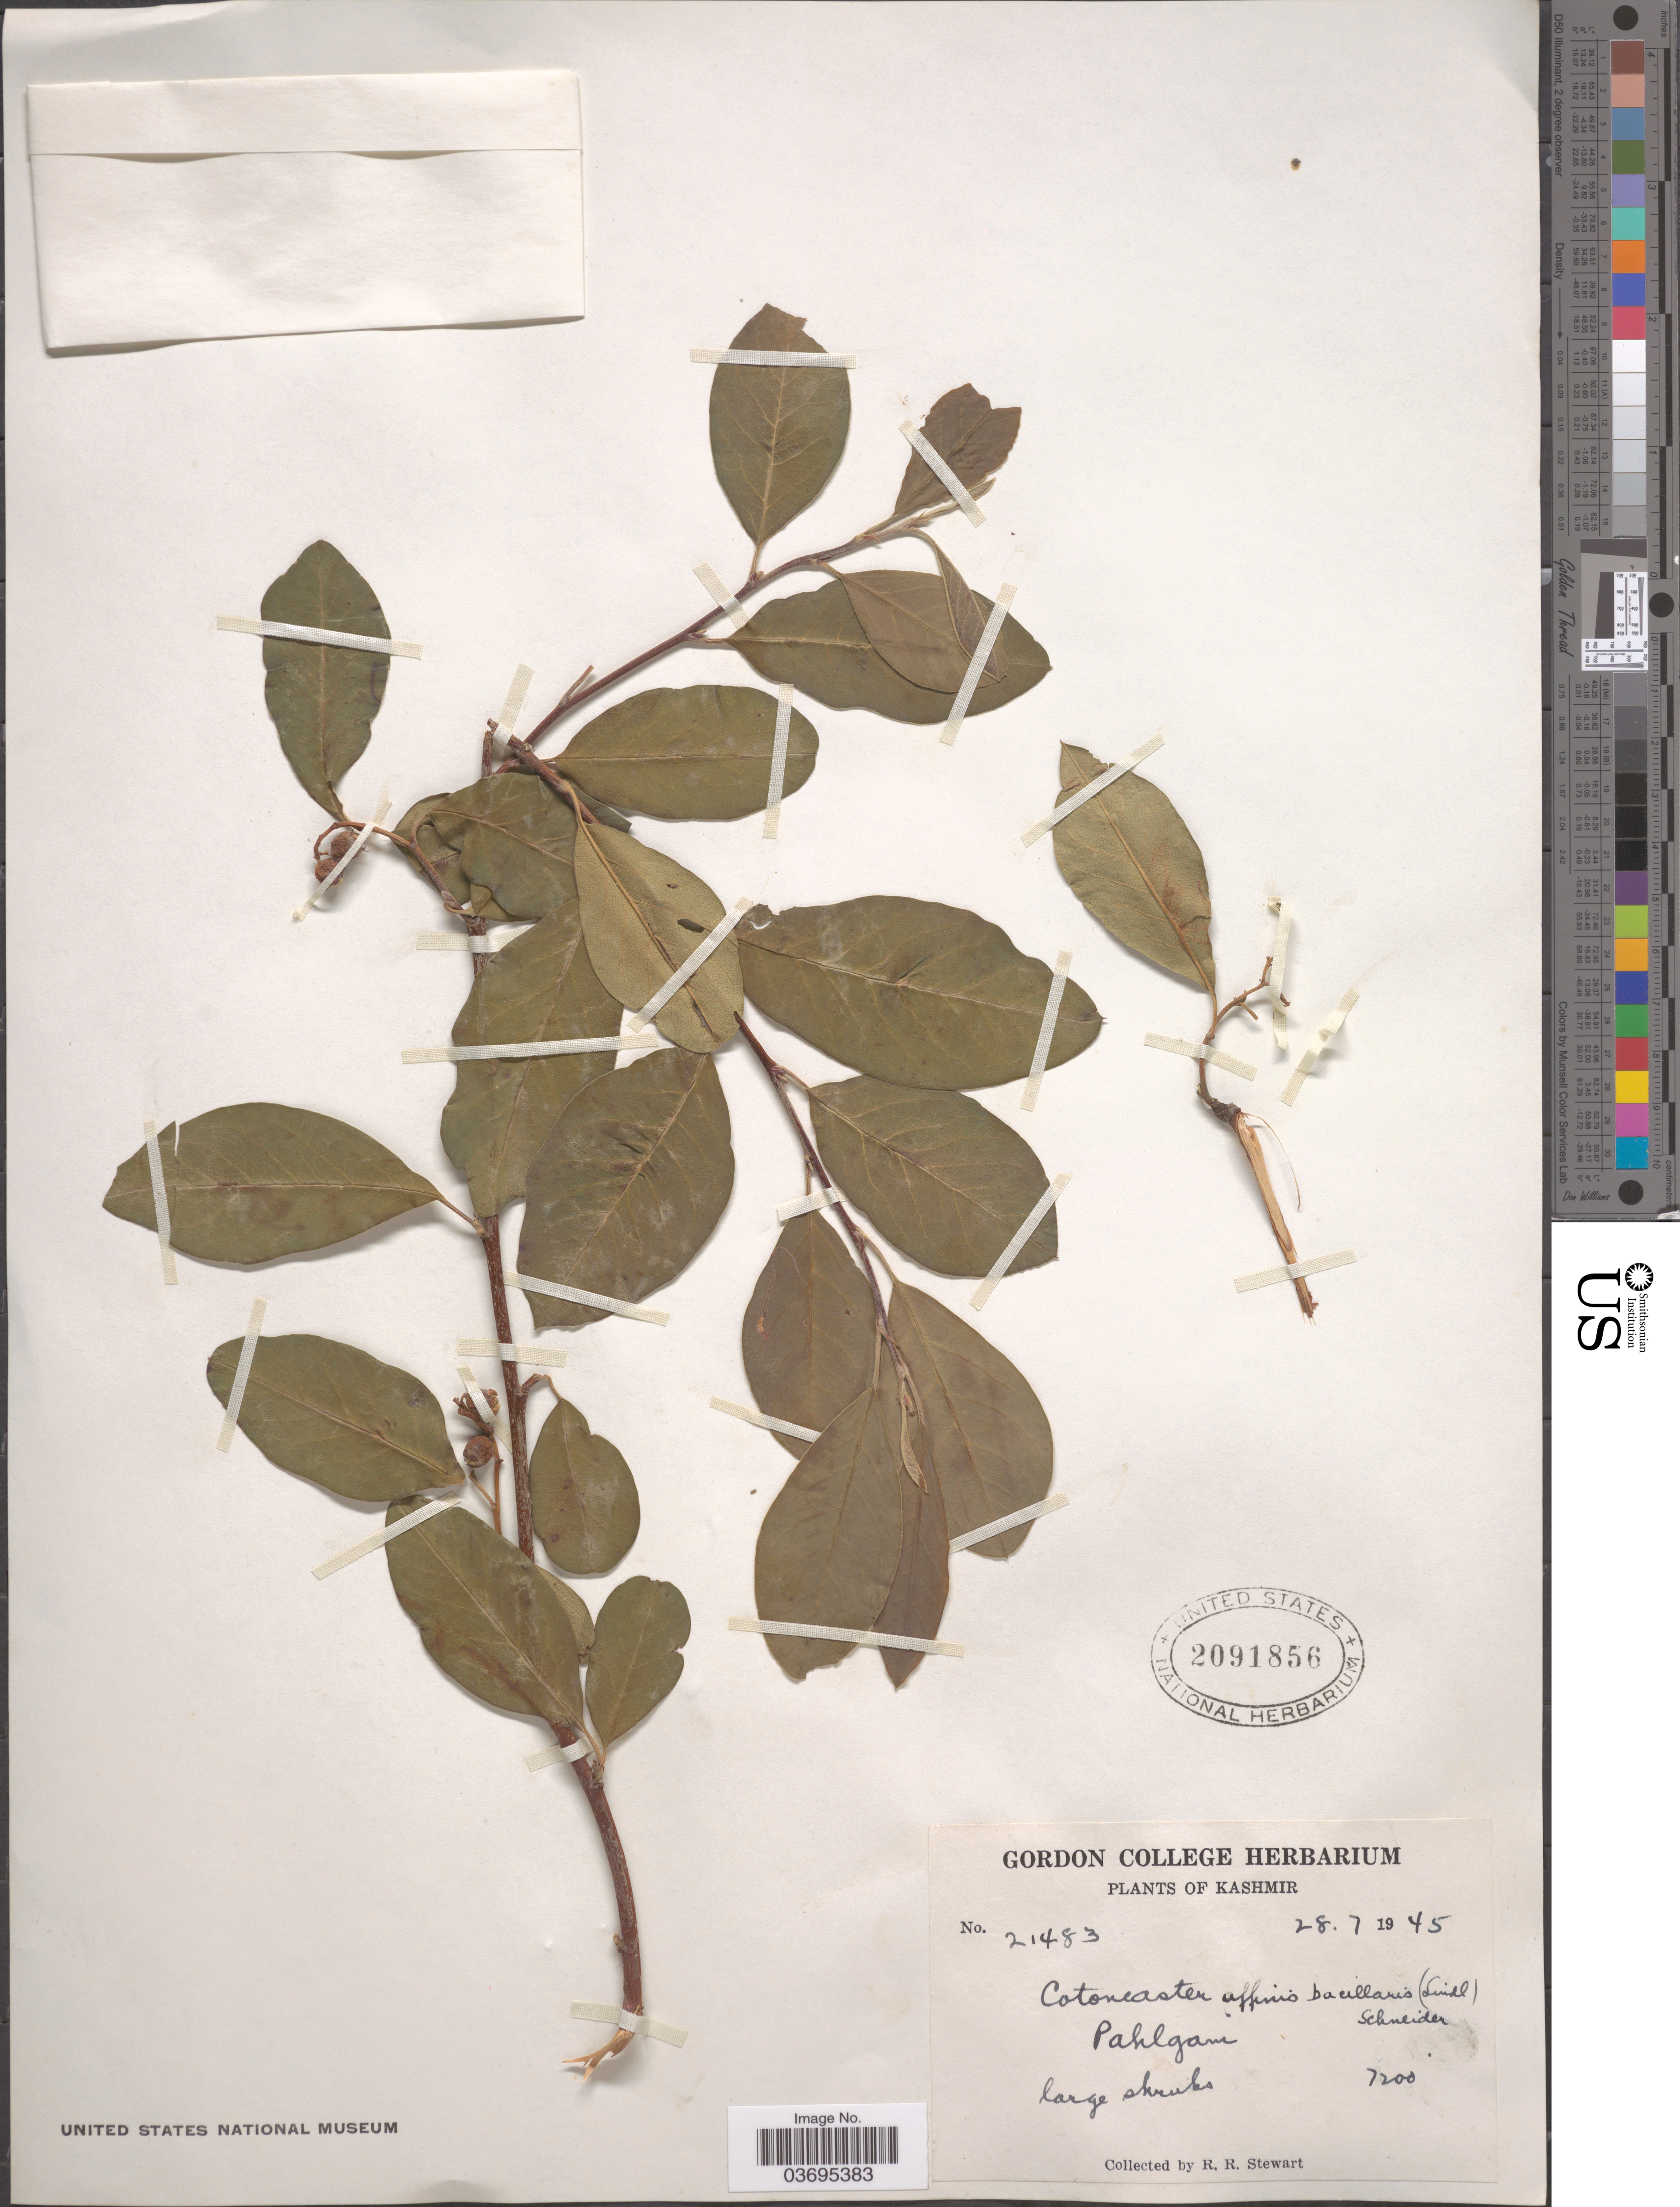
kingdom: Plantae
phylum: Tracheophyta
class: Magnoliopsida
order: Rosales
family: Rosaceae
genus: Cotoneaster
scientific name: Cotoneaster bacillaris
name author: Wall. ex Lindl.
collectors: R. Stewart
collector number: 21483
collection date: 1945-07-28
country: India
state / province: Jammu and Kashmir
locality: Kashmir. Pahlgam.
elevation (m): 2195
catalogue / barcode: US 2091856